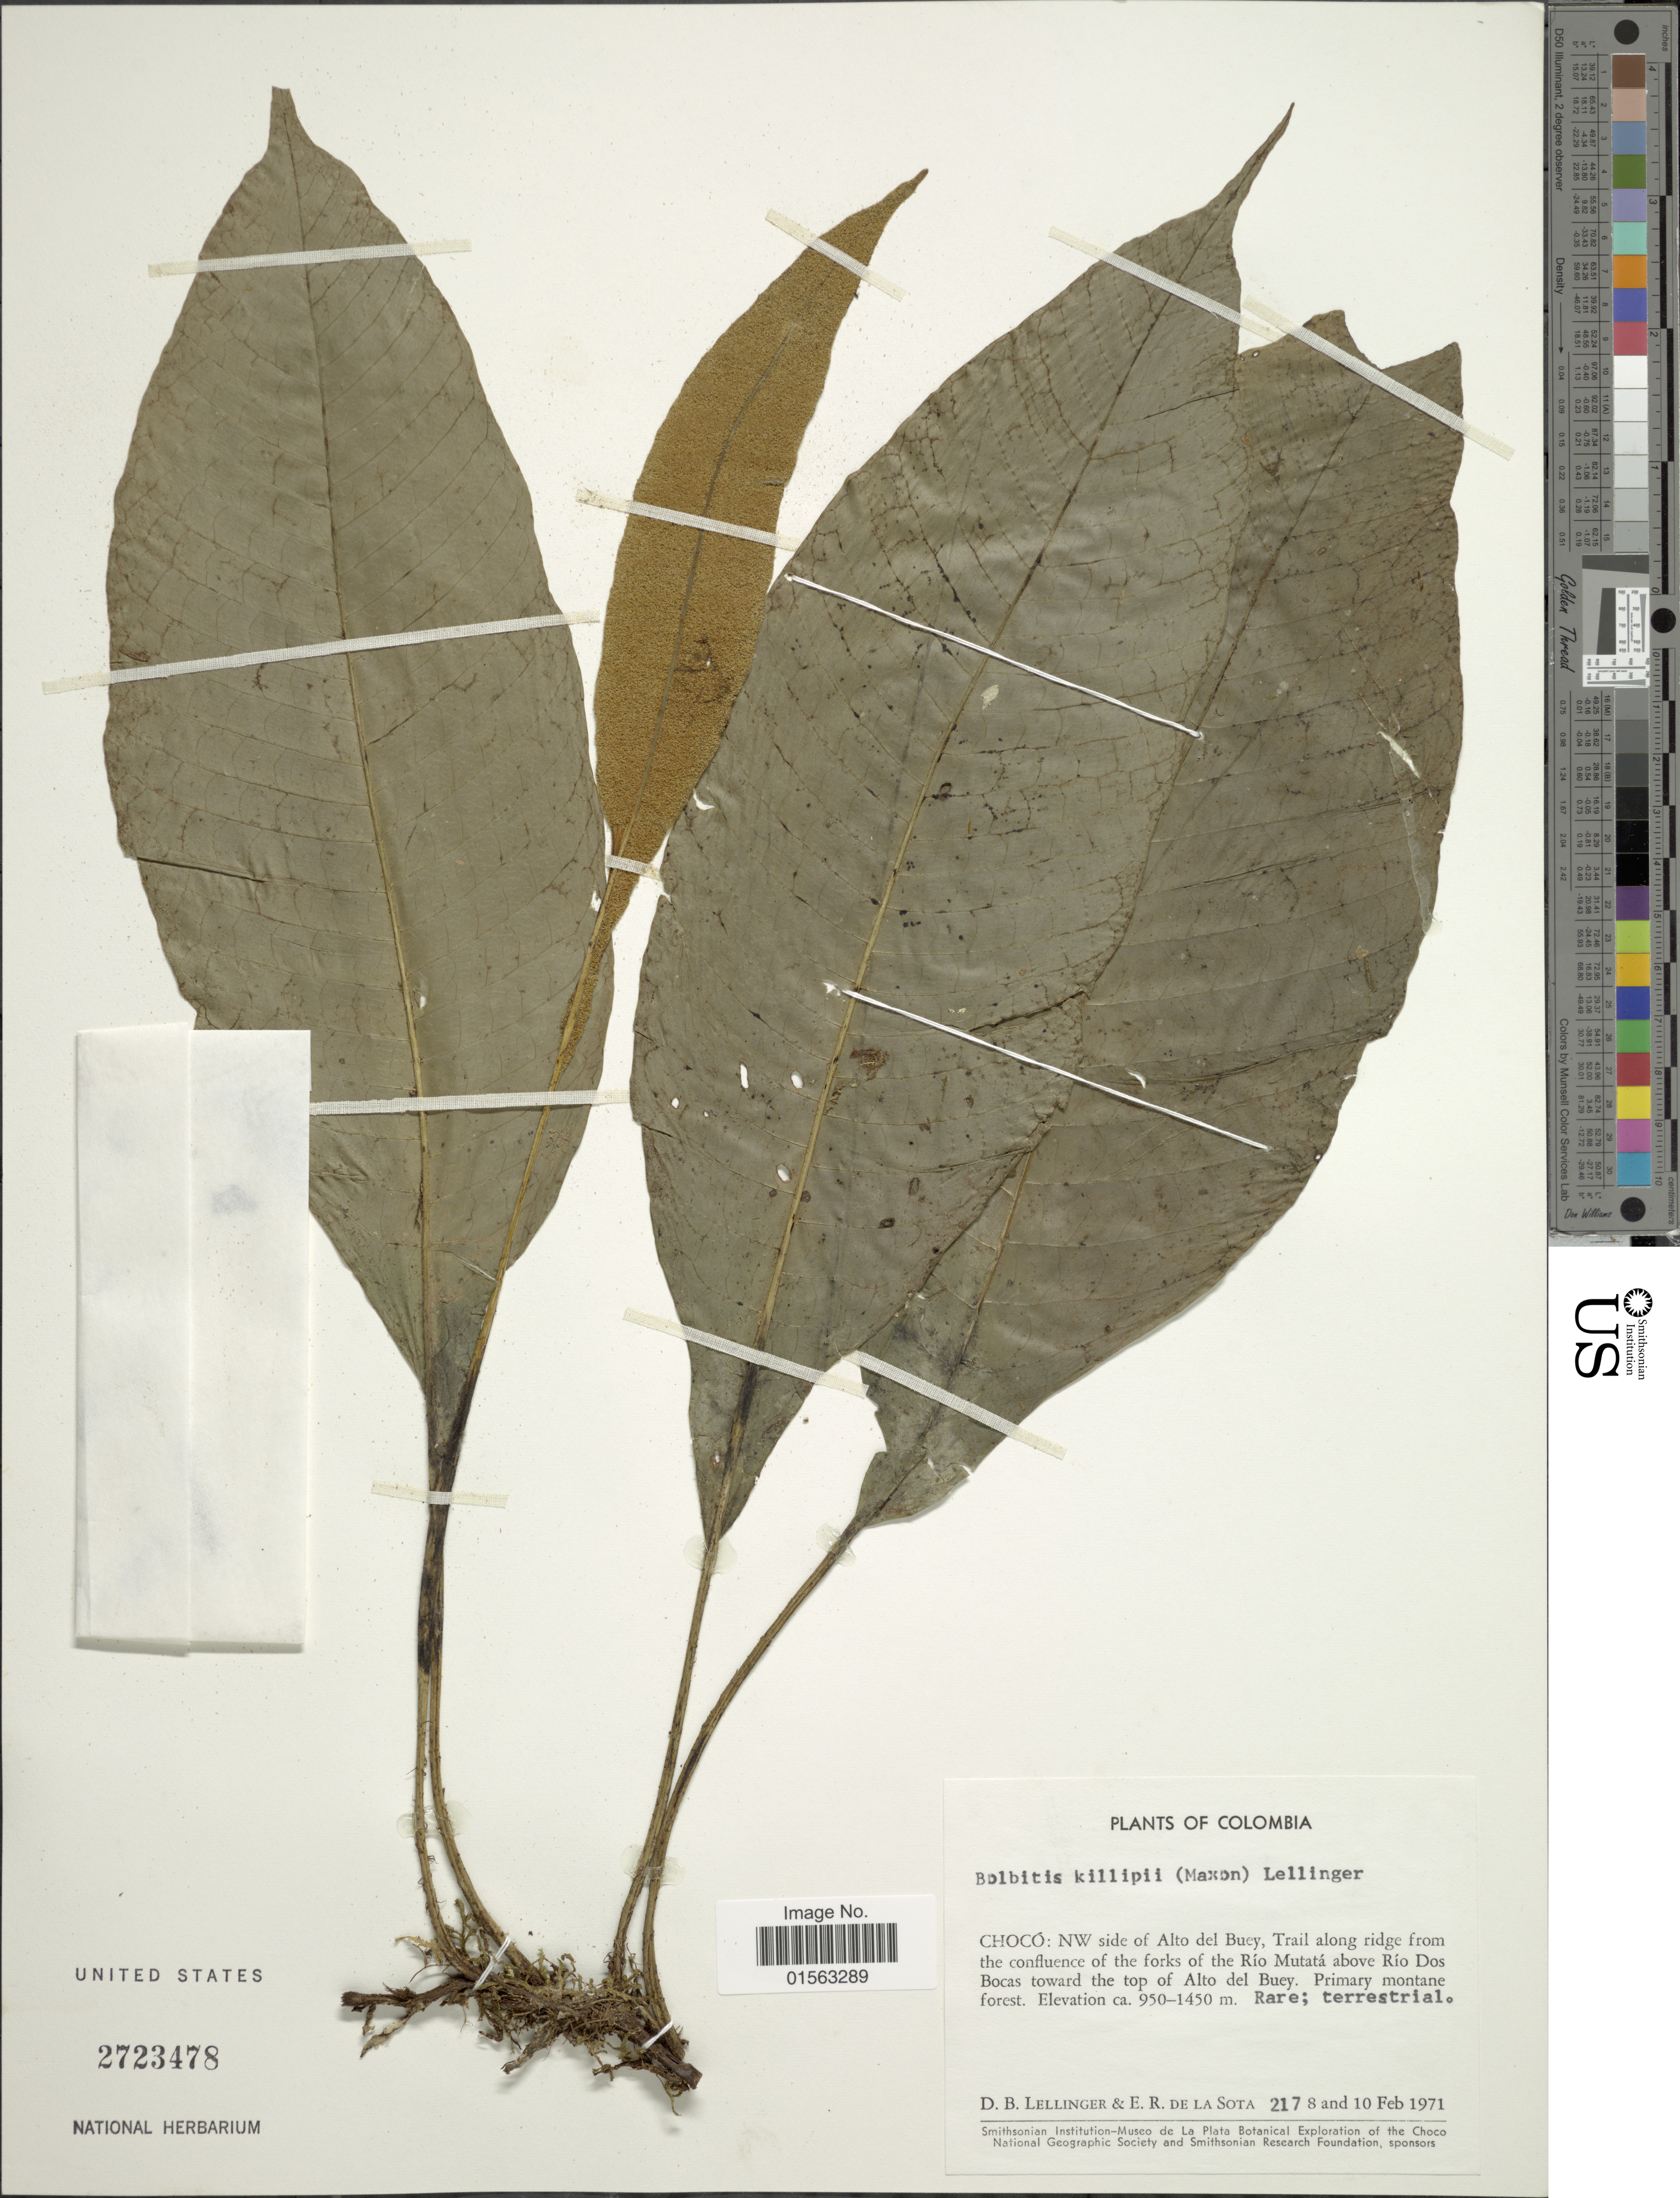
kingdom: Plantae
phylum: Tracheophyta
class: Polypodiopsida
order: Polypodiales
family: Dryopteridaceae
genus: Mickelia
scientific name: Mickelia nicotianifolia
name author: (Sw.) R.C. Moran et al.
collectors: D. B. Lellinger & E. R. de la Sota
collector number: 217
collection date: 1971-02-08/1971-02-10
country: Colombia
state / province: Chocó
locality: Colombia, NW side of Alto del Buey, trail along ridge from the confluence of the forks of the Río Mutatá above Río Dos Bocas toward the top of Alto del Buey, primary montane forest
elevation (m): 950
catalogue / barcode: US 2723478